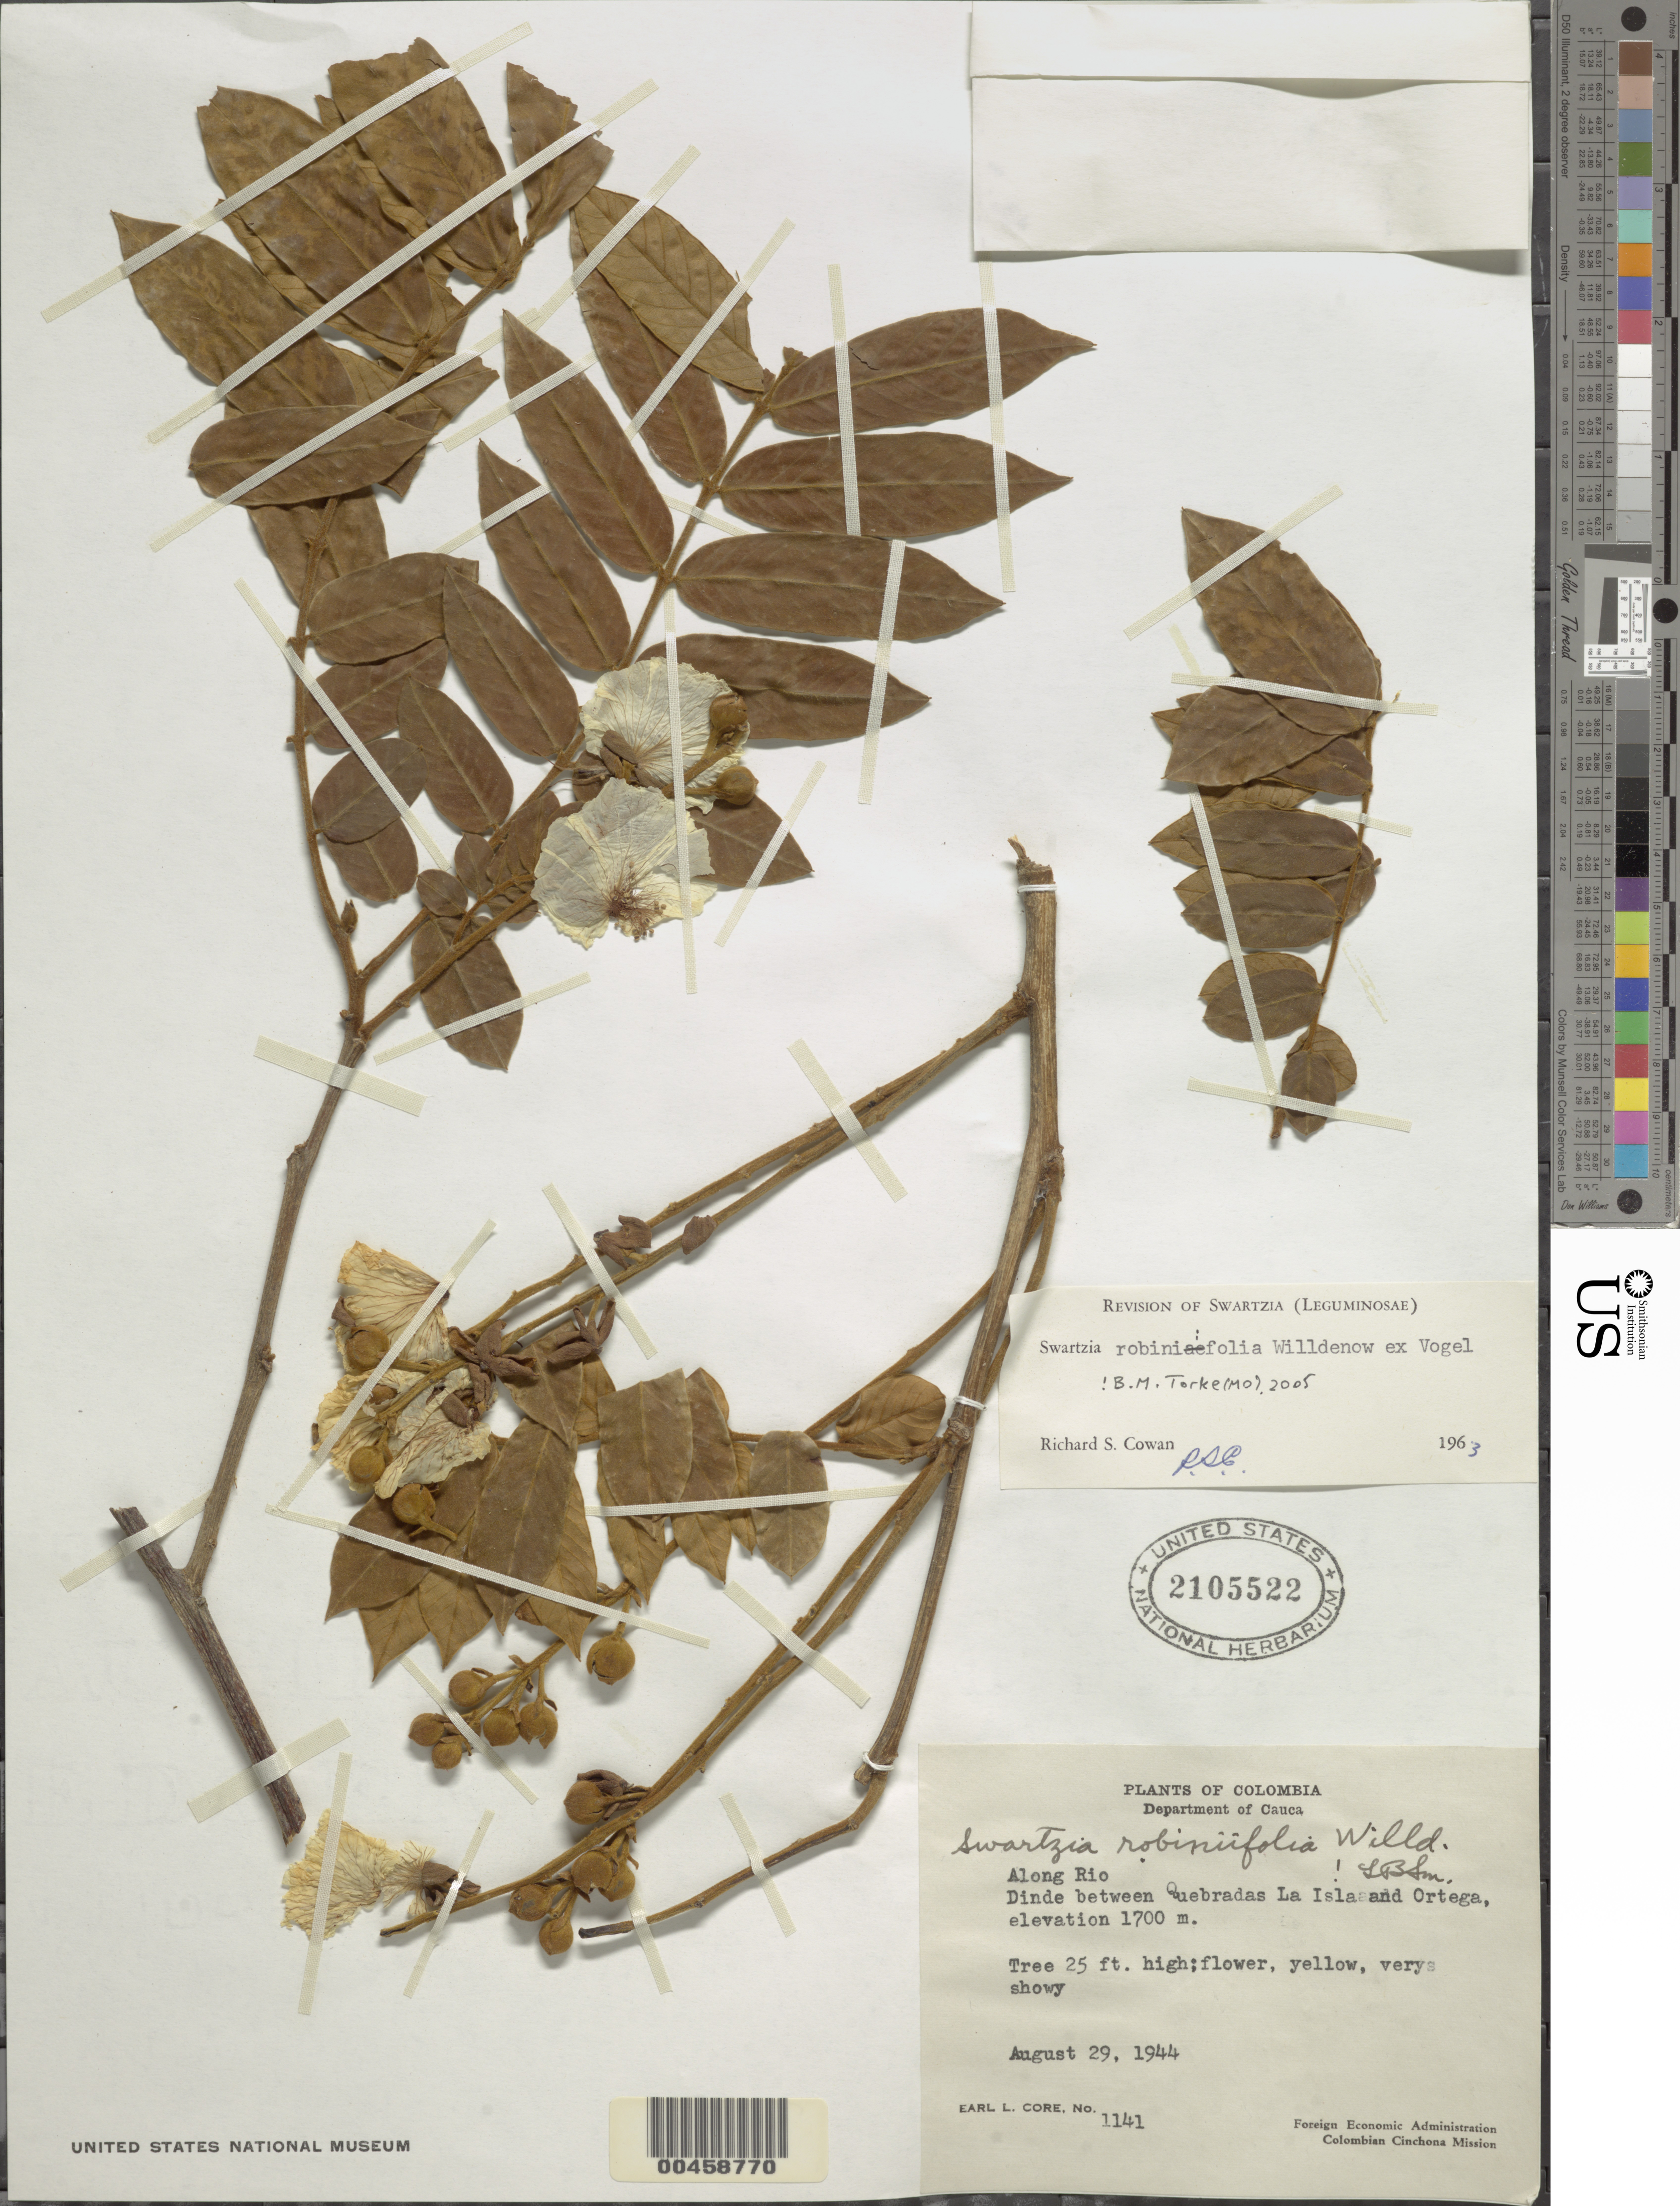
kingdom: Plantae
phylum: Tracheophyta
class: Magnoliopsida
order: Fabales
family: Fabaceae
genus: Swartzia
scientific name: Swartzia robiniifolia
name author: Willd. ex Vogel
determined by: Cowan, R. S.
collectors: E. L. Core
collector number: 1141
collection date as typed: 29 Aug 1944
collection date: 1944-08-29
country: Colombia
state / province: Cauca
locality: Dinde between Quebradas la Isla and Ortega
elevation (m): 1700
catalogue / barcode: US 2105522